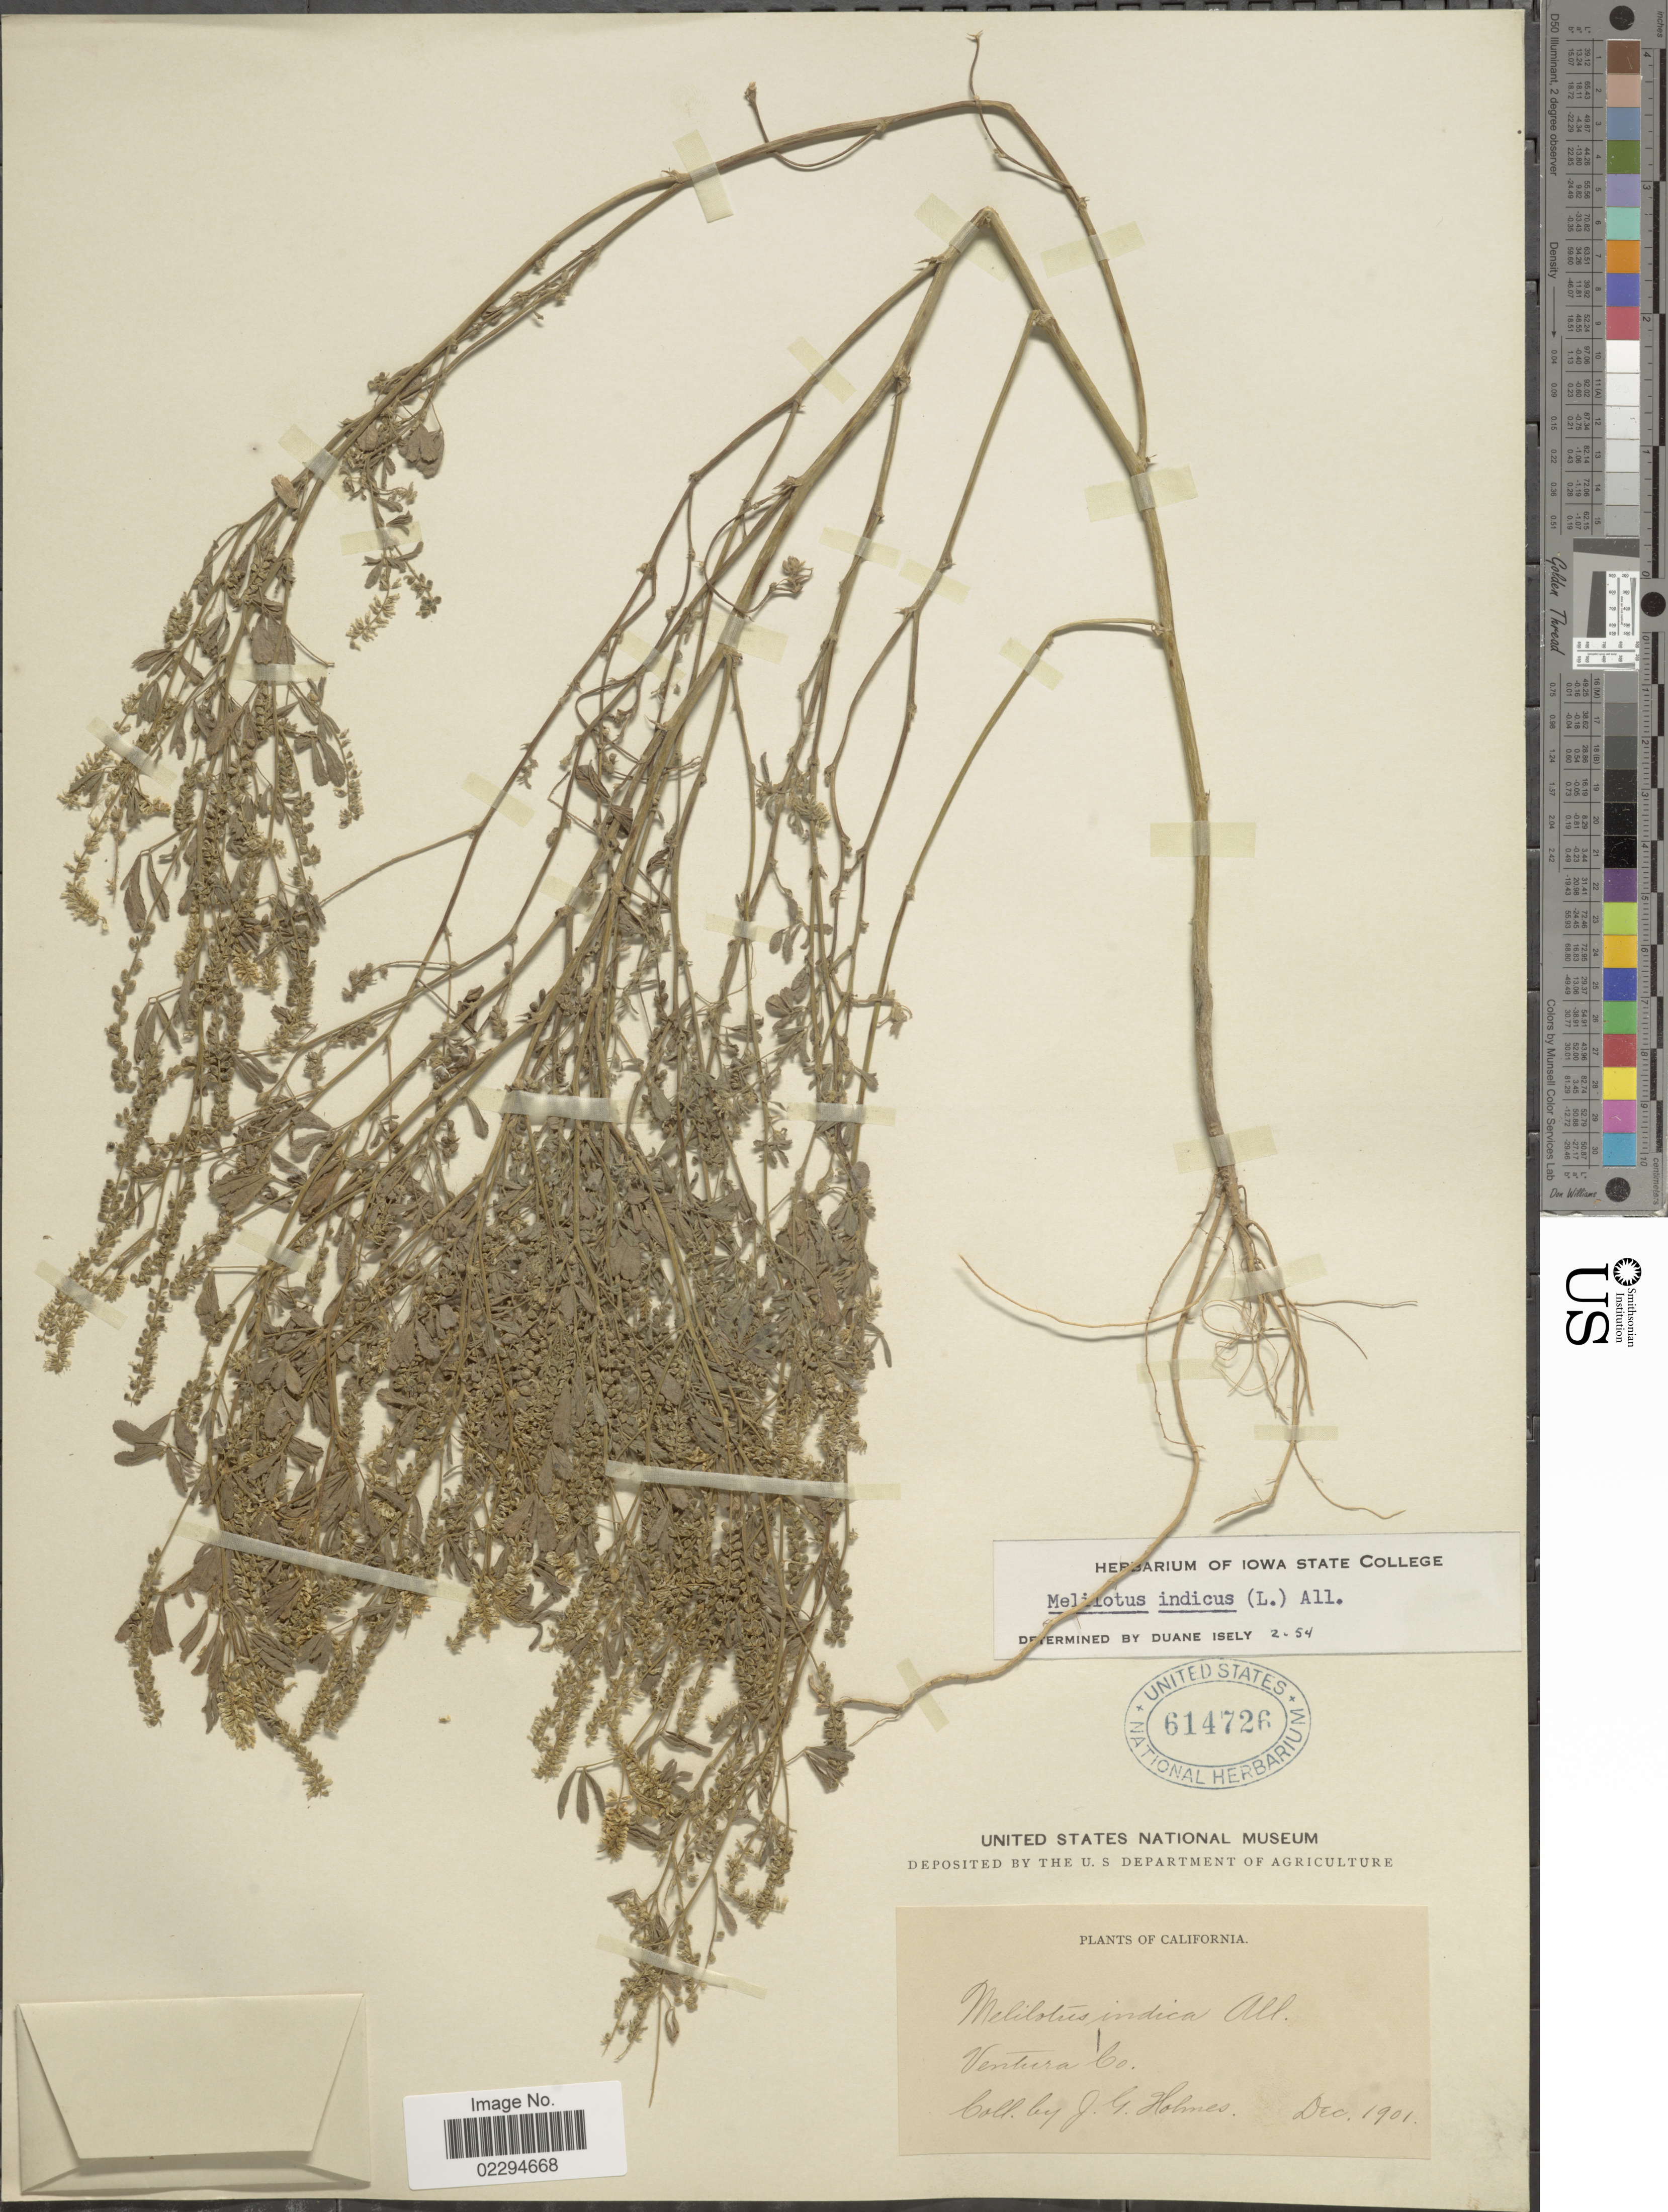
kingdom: Plantae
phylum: Tracheophyta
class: Magnoliopsida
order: Fabales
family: Fabaceae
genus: Melilotus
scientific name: Melilotus indicus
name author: (L.) All.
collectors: J. Holmes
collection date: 1901-12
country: United States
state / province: California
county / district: Ventura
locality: Ventura Co.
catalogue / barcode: US 614726